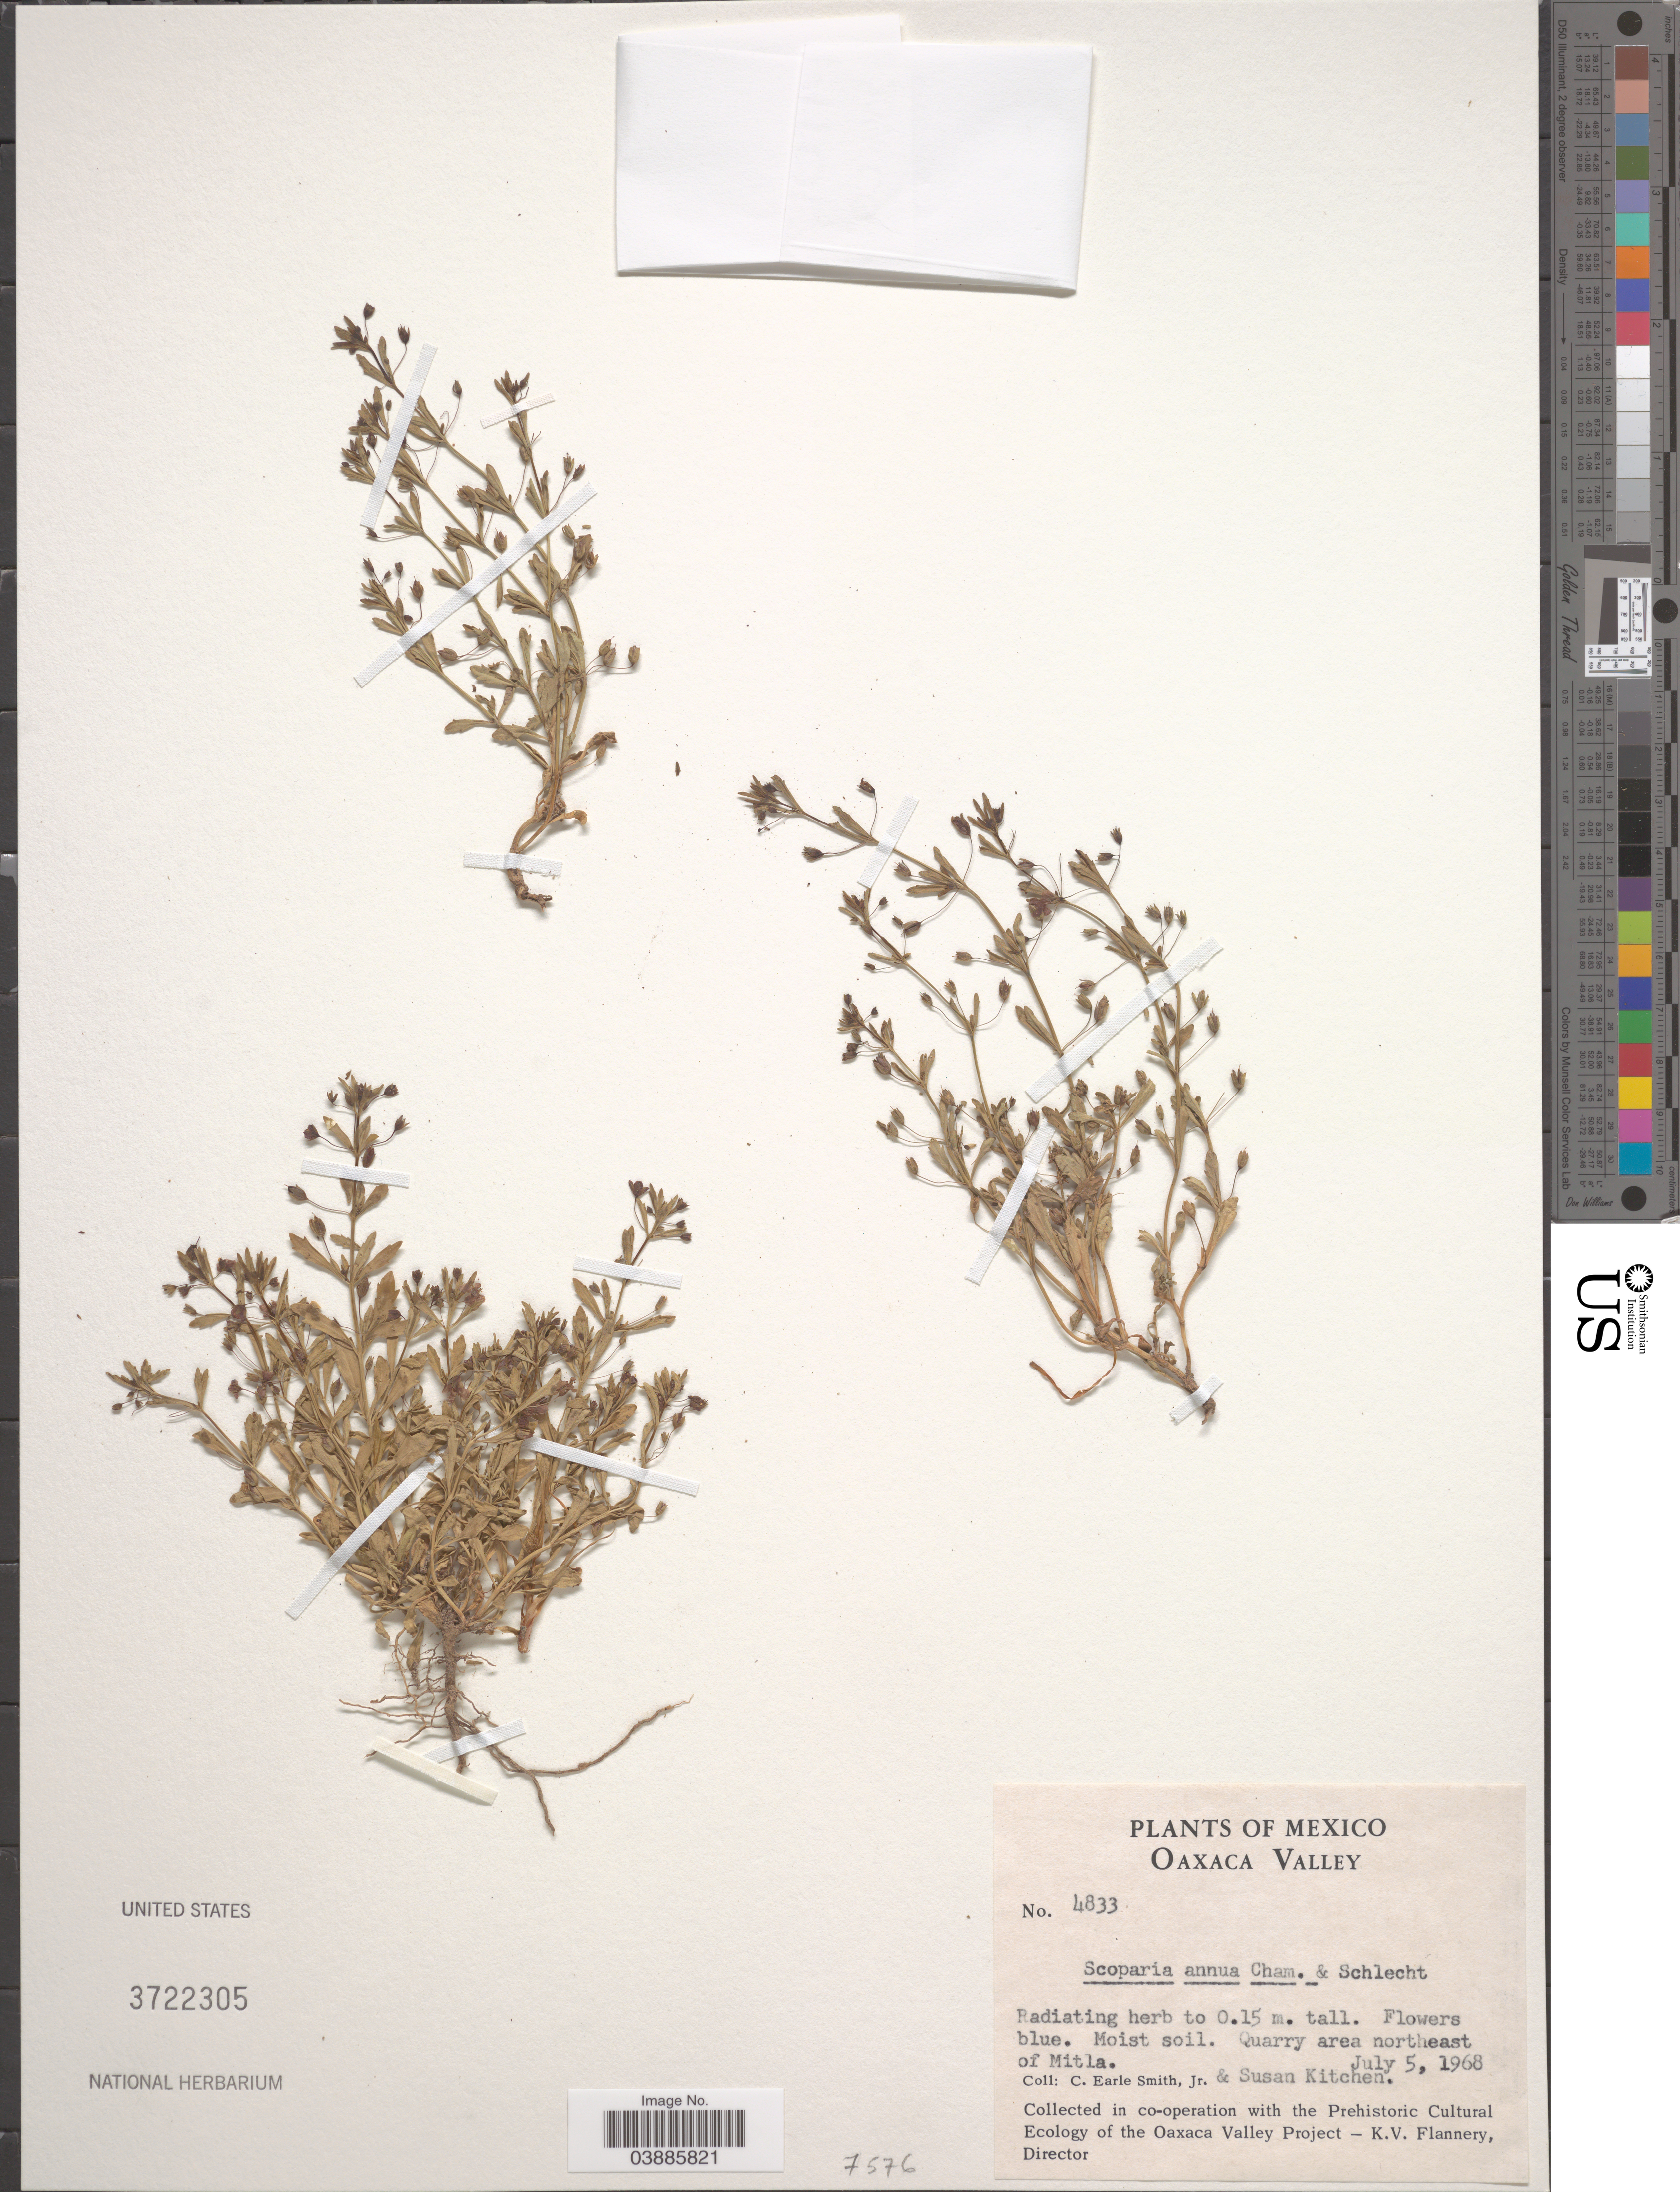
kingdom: Plantae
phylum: Tracheophyta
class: Magnoliopsida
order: Lamiales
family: Plantaginaceae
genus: Scoparia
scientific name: Scoparia annua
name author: Cham. ex Schltdl.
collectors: C. E. Smith Jr. & S. Kitchen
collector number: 4833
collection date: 1968-07-05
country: Mexico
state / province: Oaxaca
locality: Oaxaca Valley. Quarry area northeast of Mitla.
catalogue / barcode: US 3722305